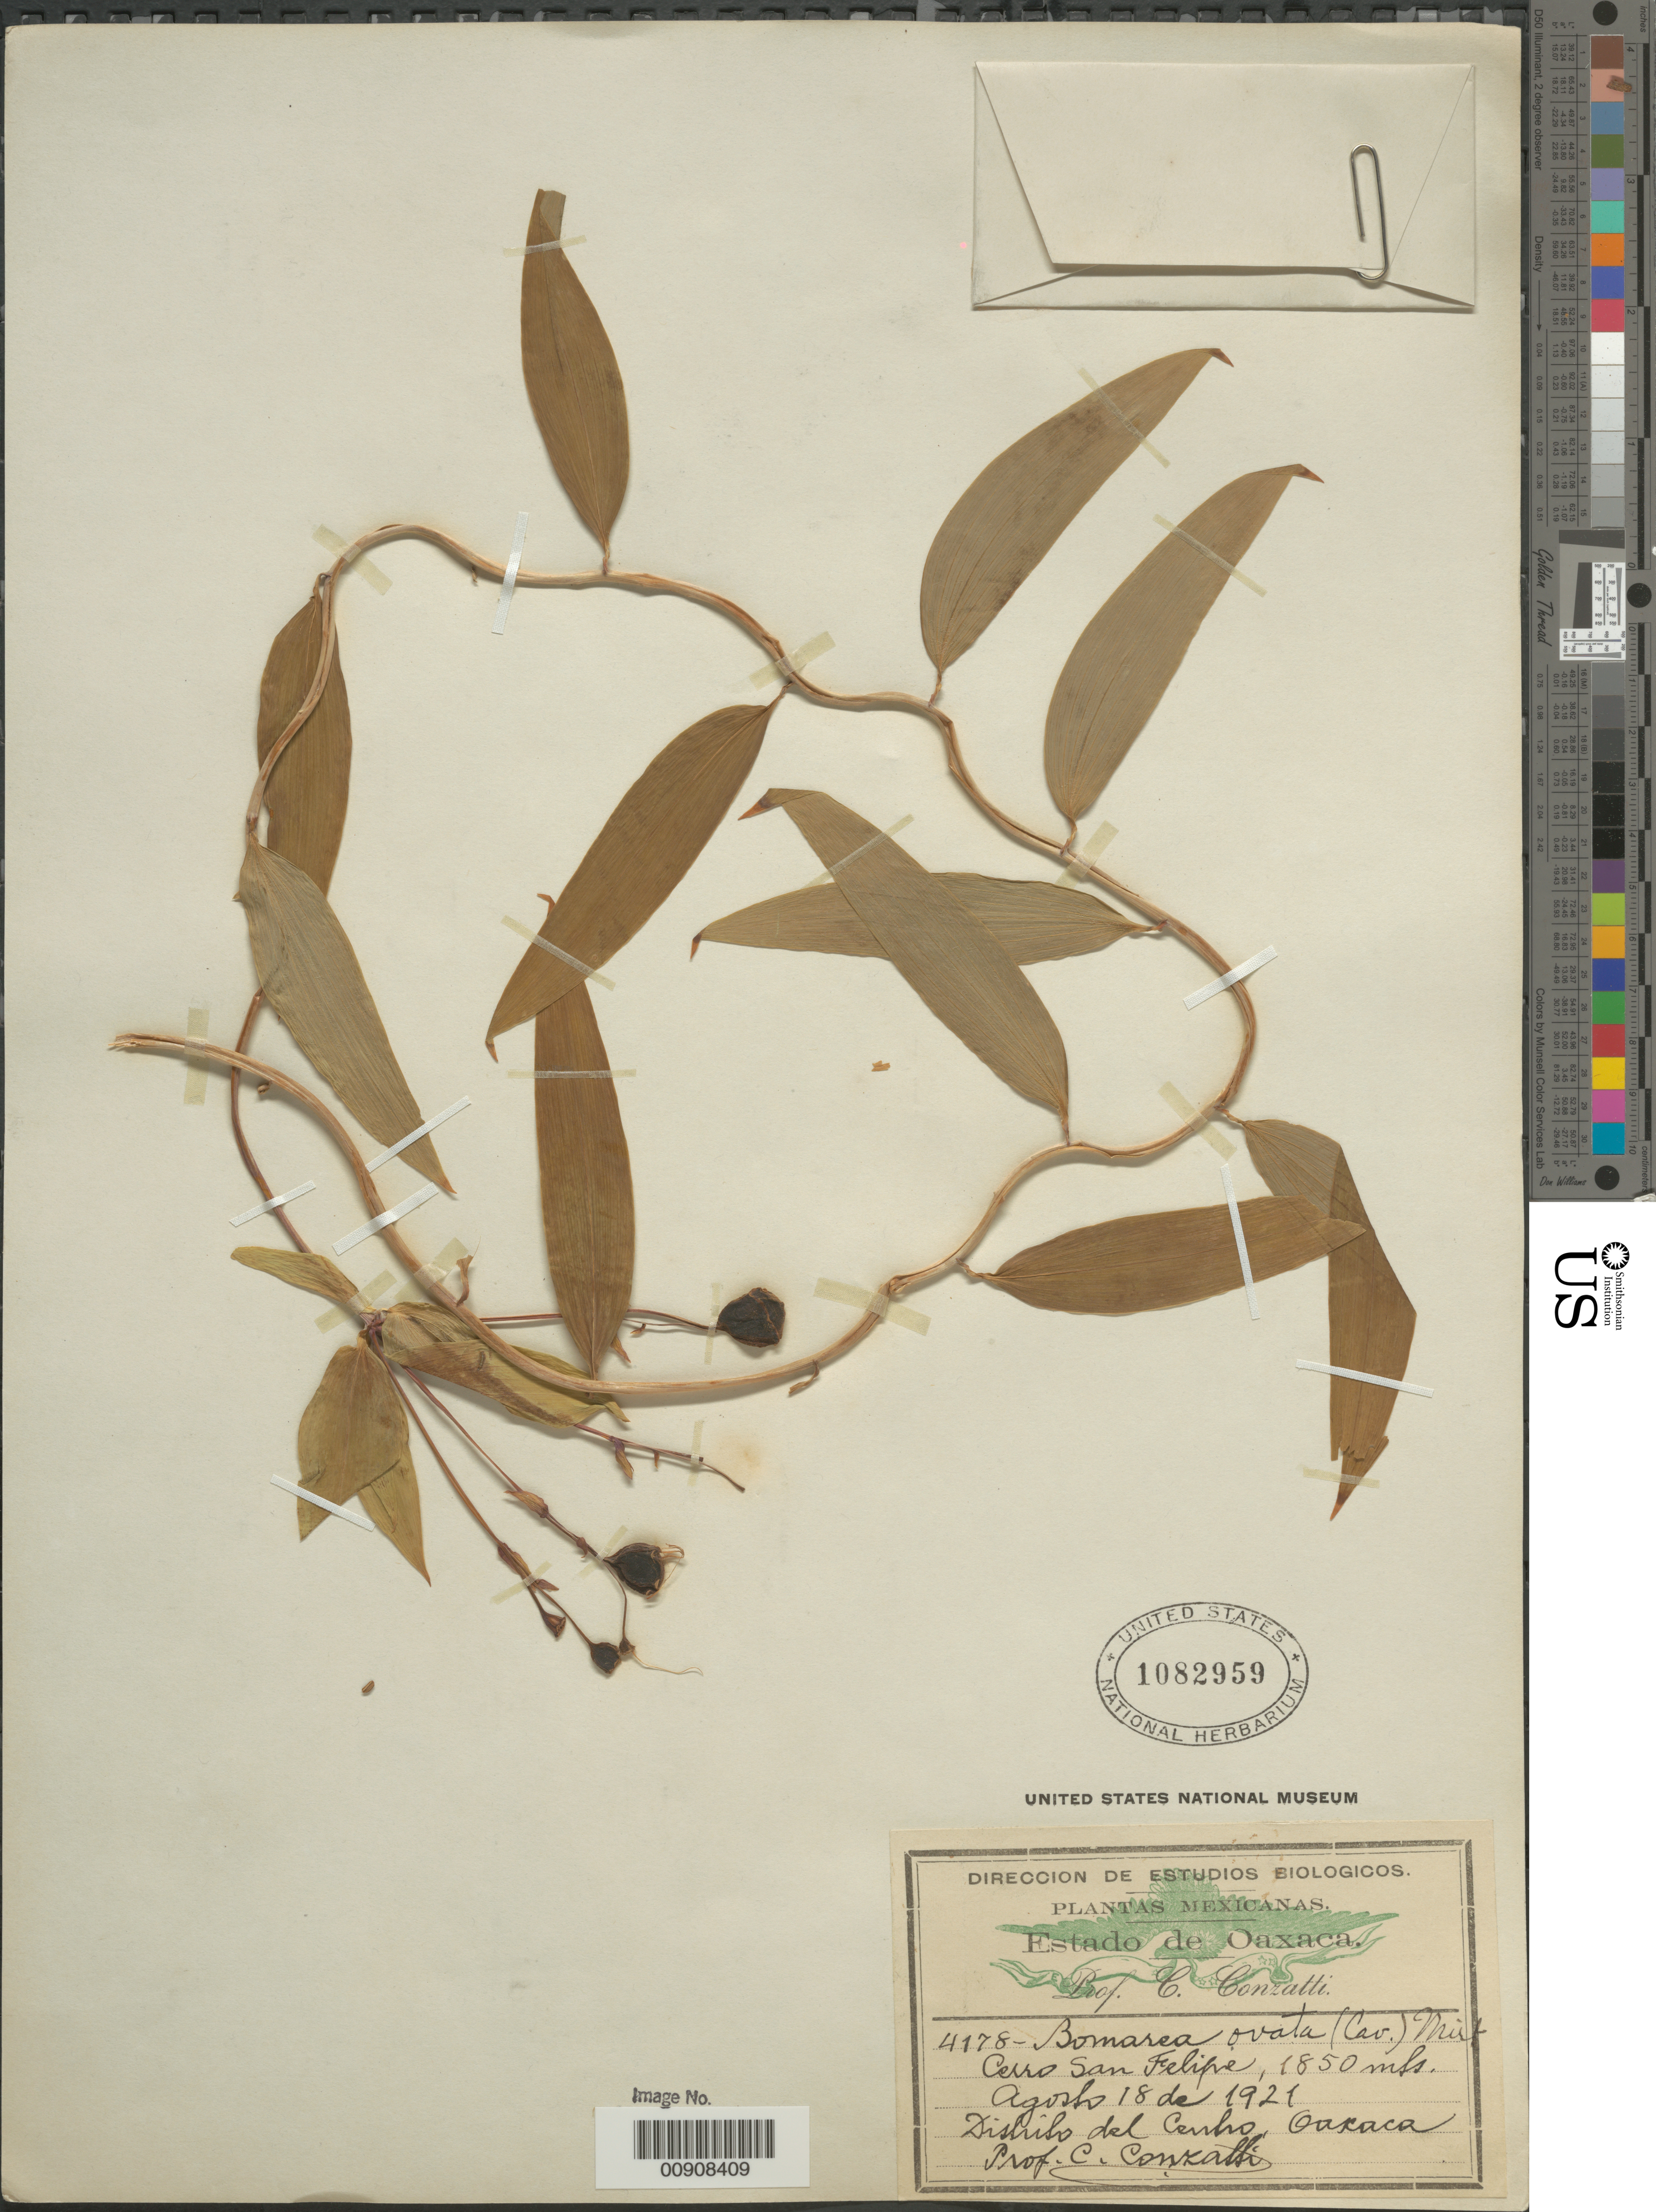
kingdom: Plantae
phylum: Tracheophyta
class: Liliopsida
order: Liliales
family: Alstroemeriaceae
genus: Bomarea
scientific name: Bomarea ovata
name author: (Cav.) Mirb.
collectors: C. Conzatti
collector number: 4178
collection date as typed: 18 Aug 1921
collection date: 1921-08-18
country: Mexico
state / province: Oaxaca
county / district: Centro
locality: Cerro San Felipe, Distrito del Centro, Oaxaca.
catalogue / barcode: US 1082959